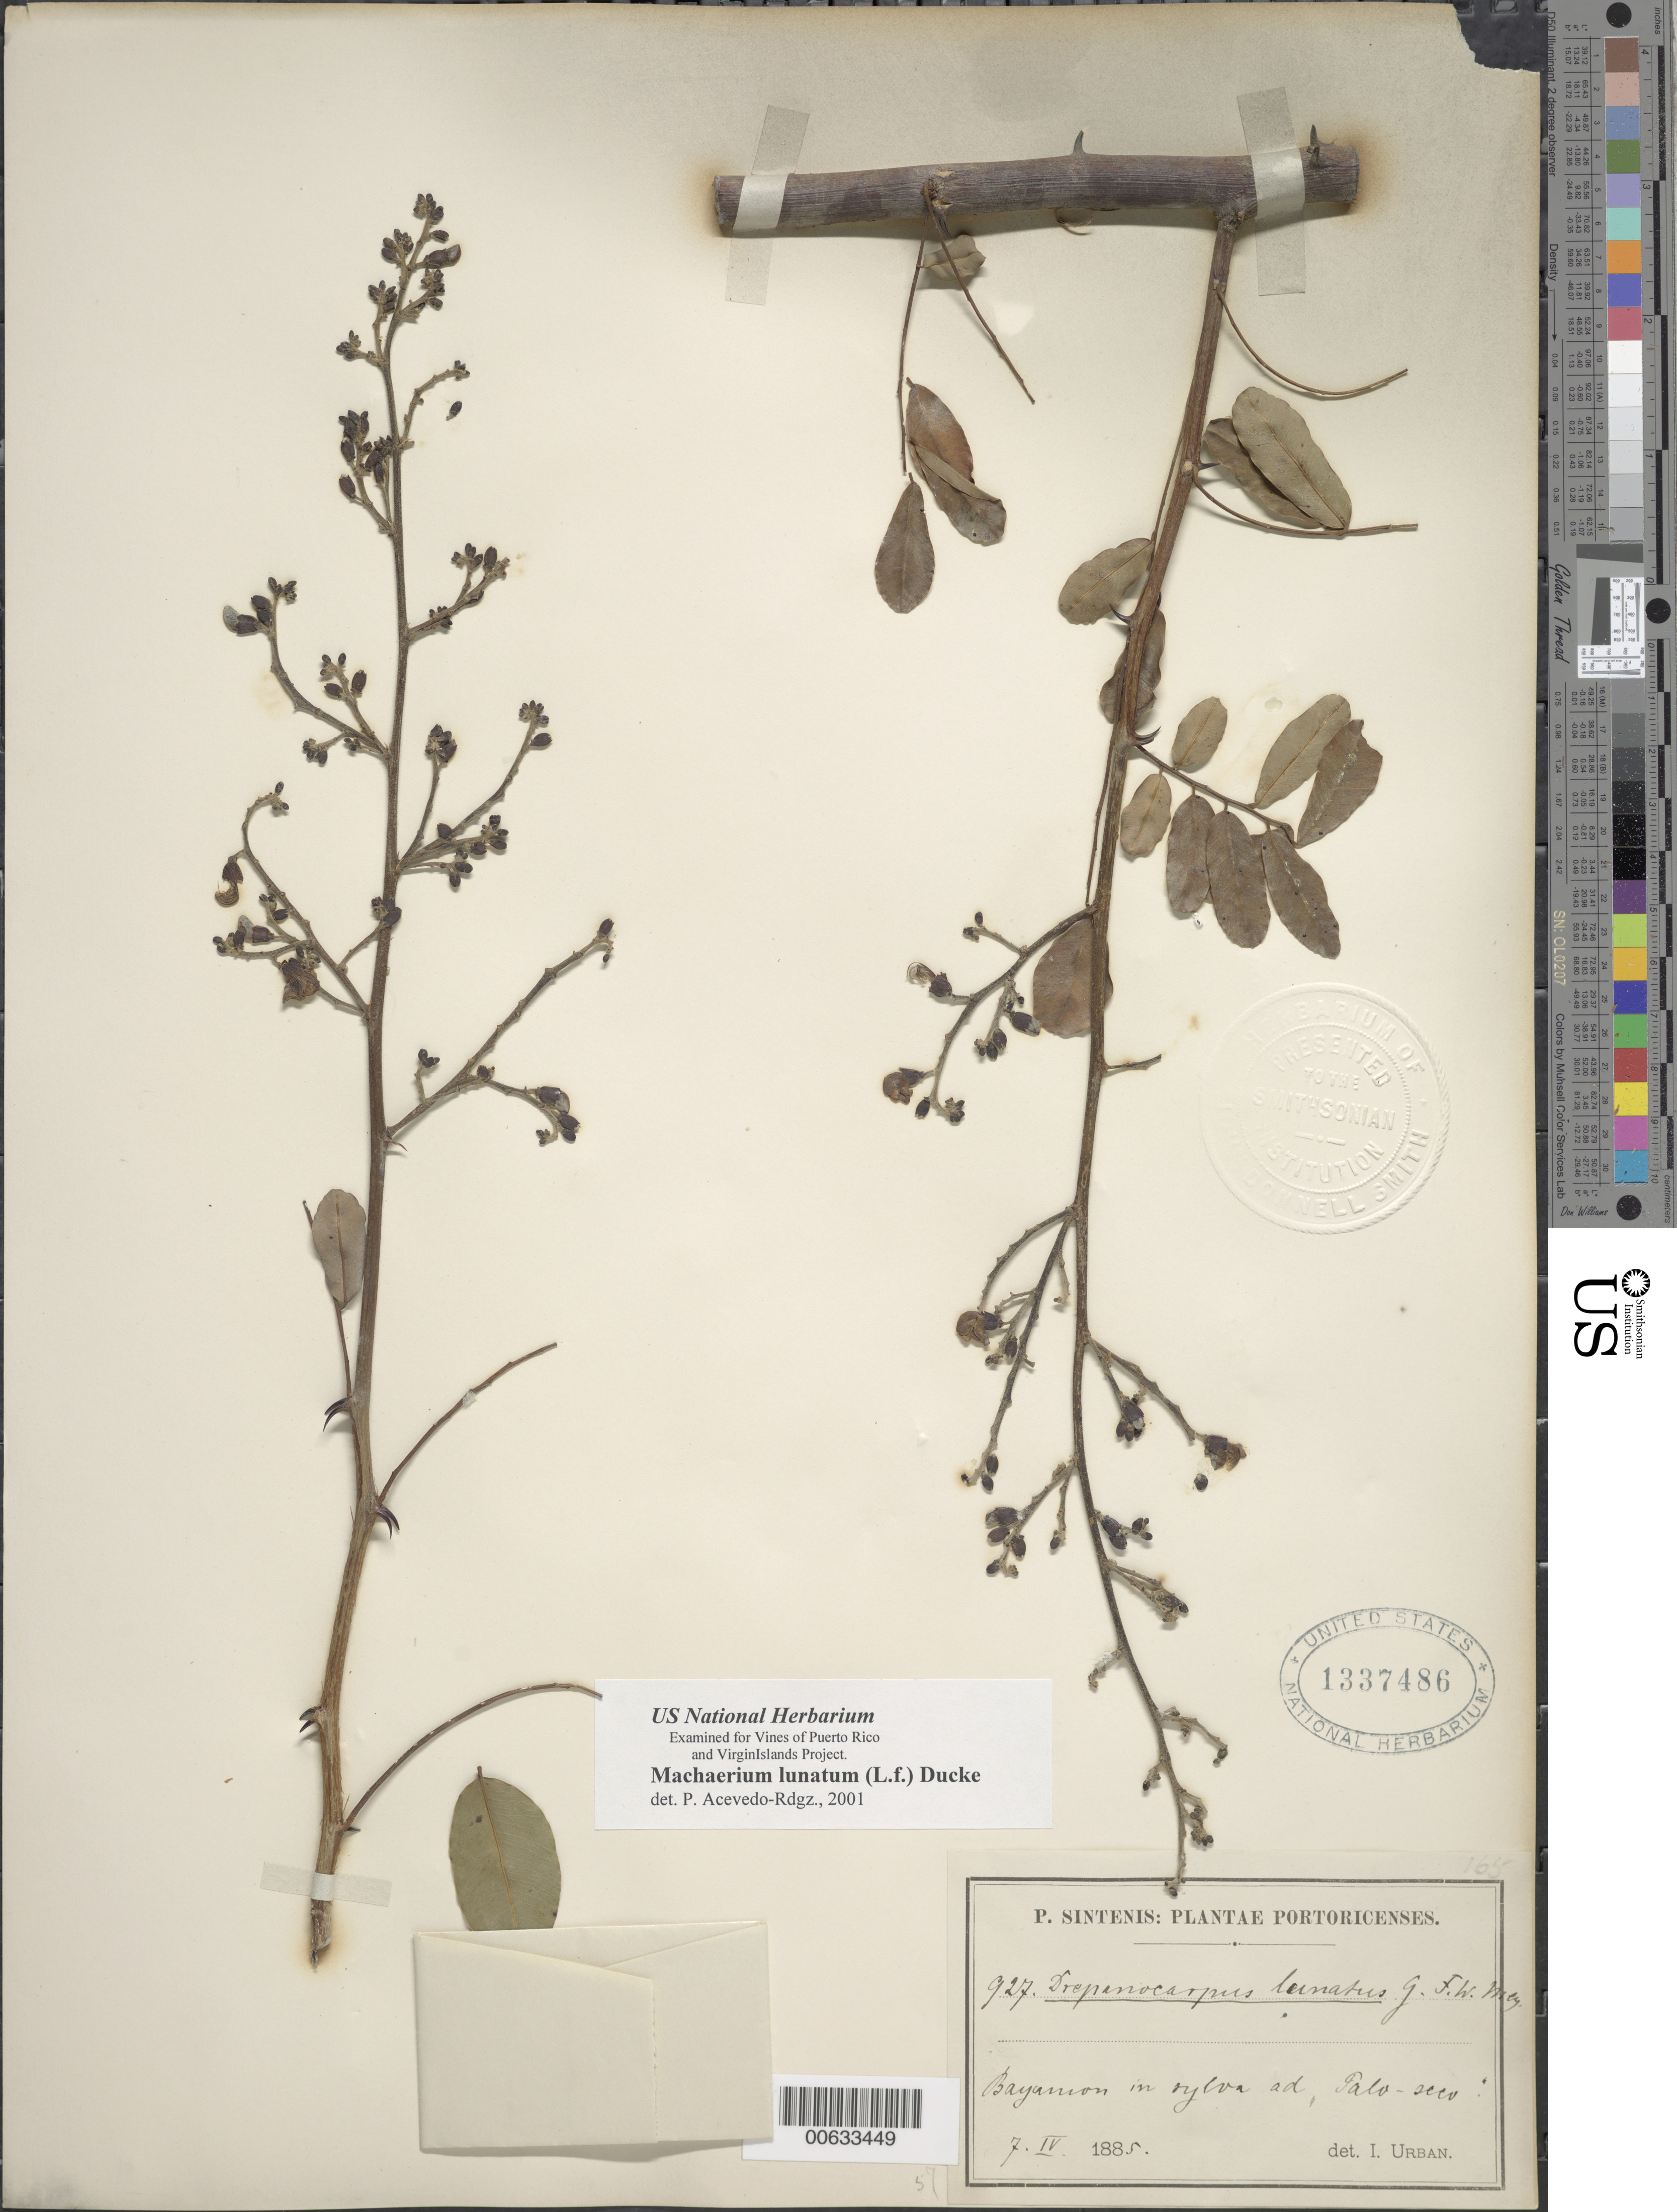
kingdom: Plantae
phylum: Tracheophyta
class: Magnoliopsida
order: Fabales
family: Fabaceae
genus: Machaerium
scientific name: Machaerium lunatum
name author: (L. f.) Ducke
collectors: P. Sintenis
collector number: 927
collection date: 1885-04-07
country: Puerto Rico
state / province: Bayamón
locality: Bayamon in sylva ad. Palo-seco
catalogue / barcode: US 1337486